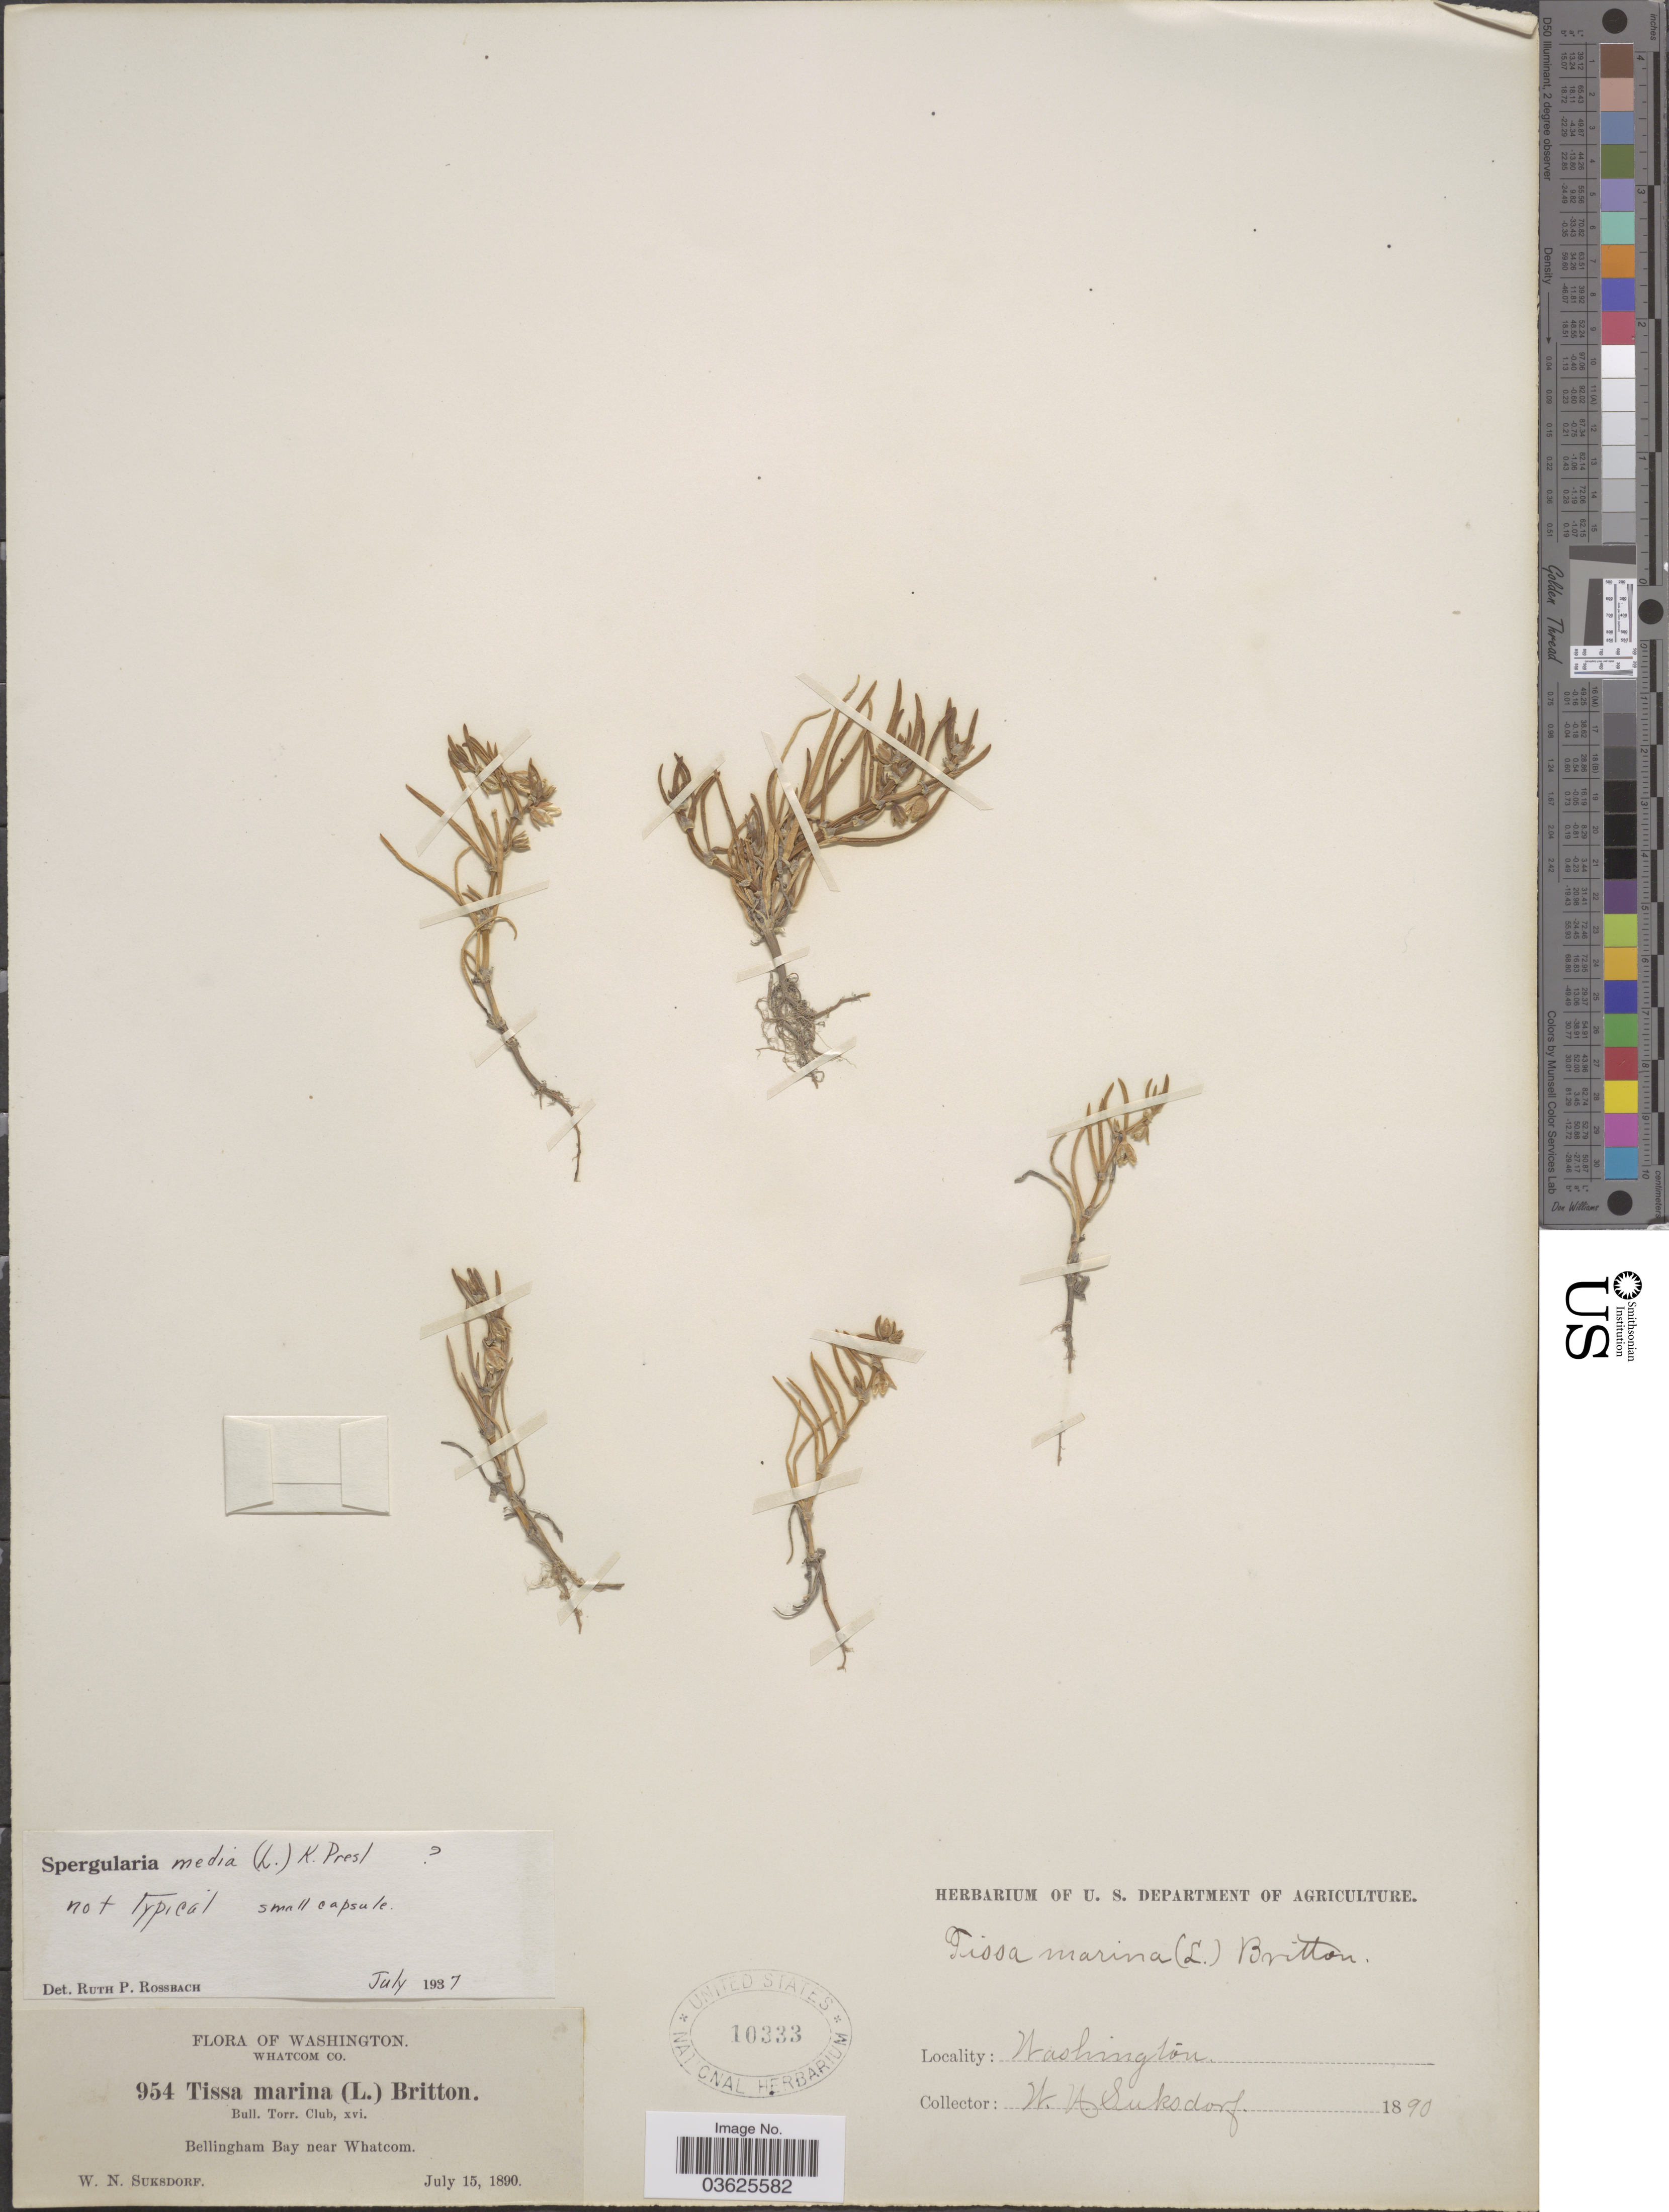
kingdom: Plantae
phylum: Tracheophyta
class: Magnoliopsida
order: Caryophyllales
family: Caryophyllaceae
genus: Spergularia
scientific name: Spergularia media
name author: (L.) C. Presl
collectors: W. N. Suksdorf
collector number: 954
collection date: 1890-07-15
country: United States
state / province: Washington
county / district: Whatcom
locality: Whatcom Co. Bellingham Bay near Whatcom.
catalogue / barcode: US 10333